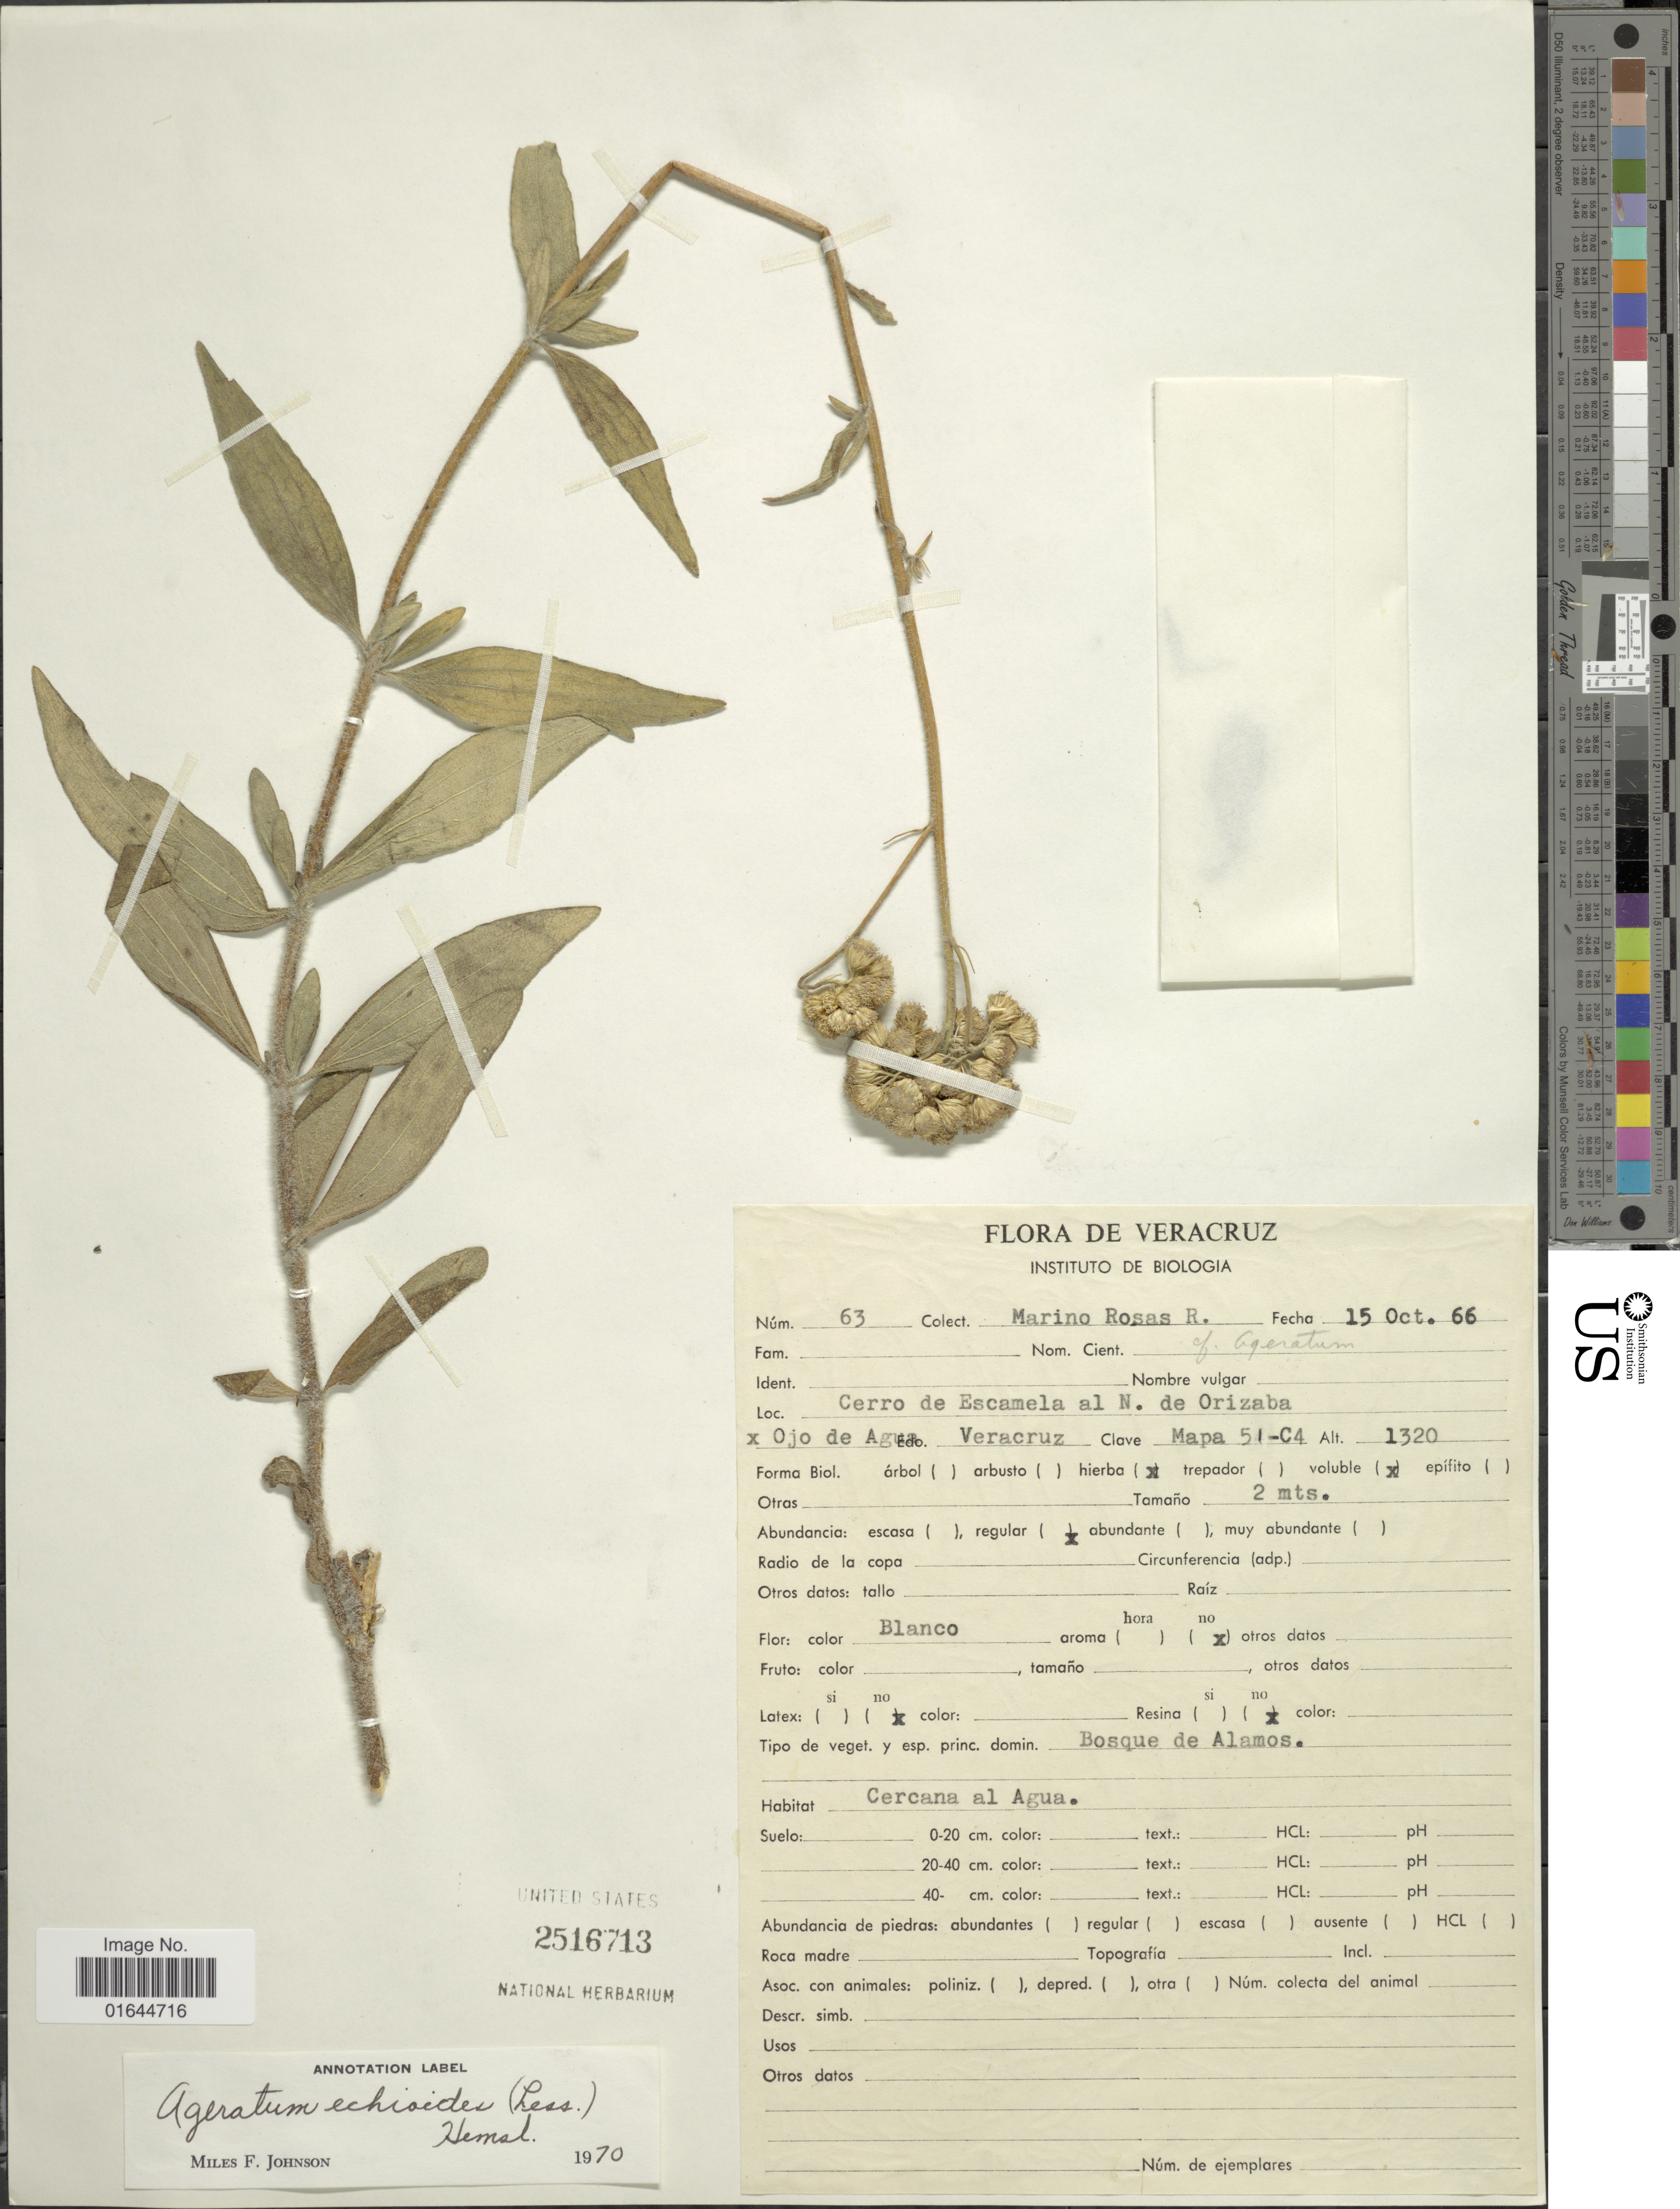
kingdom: Plantae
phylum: Tracheophyta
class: Magnoliopsida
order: Asterales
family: Asteraceae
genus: Ageratum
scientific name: Ageratum echioides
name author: (Less.) Hemsl.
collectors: M. Rosas R.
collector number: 63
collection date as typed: Transcribed d/m/y: 15/10/66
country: Mexico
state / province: Veracruz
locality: Cerro de Escamela al N. de Orizaba [Foreign script] Ojo de Agua Edo. Veracruz.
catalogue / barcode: US 2516713